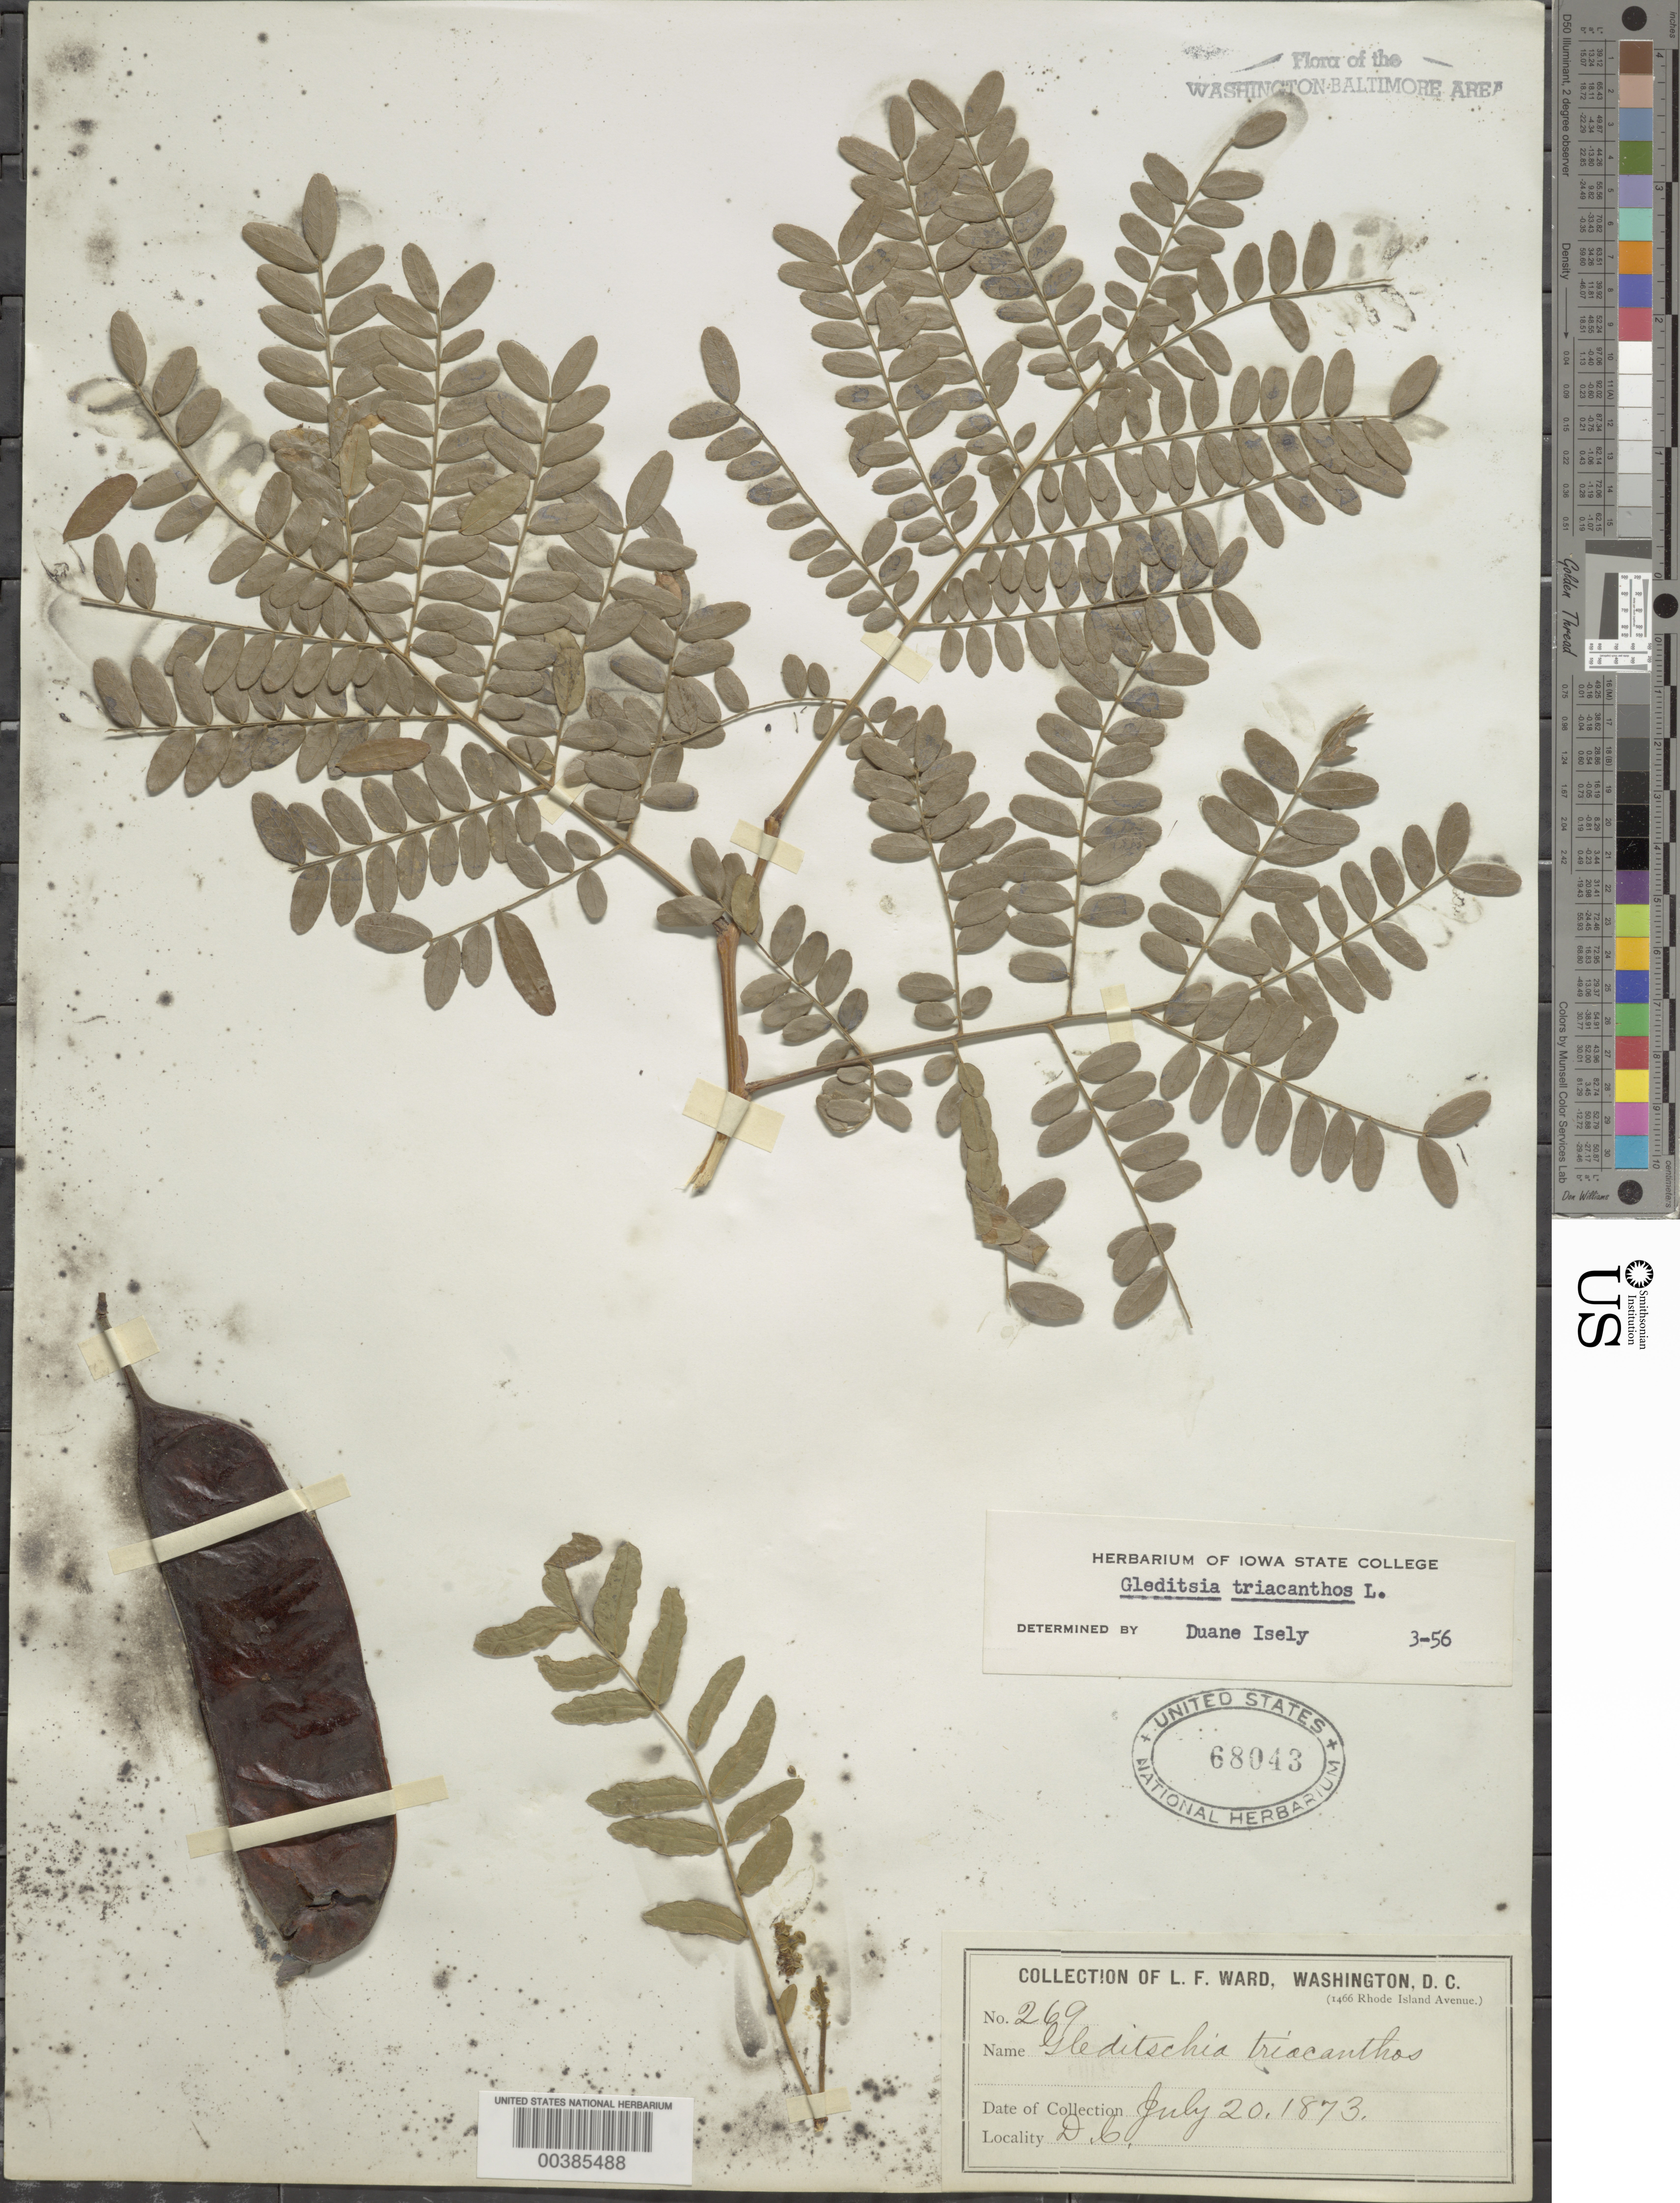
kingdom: Plantae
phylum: Tracheophyta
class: Magnoliopsida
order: Fabales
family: Fabaceae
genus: Gleditsia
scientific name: Gleditsia triacanthos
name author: L.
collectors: L. F. Ward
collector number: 269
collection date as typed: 20 Jul 1873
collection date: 1873-07-20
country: United States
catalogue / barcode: US 68043